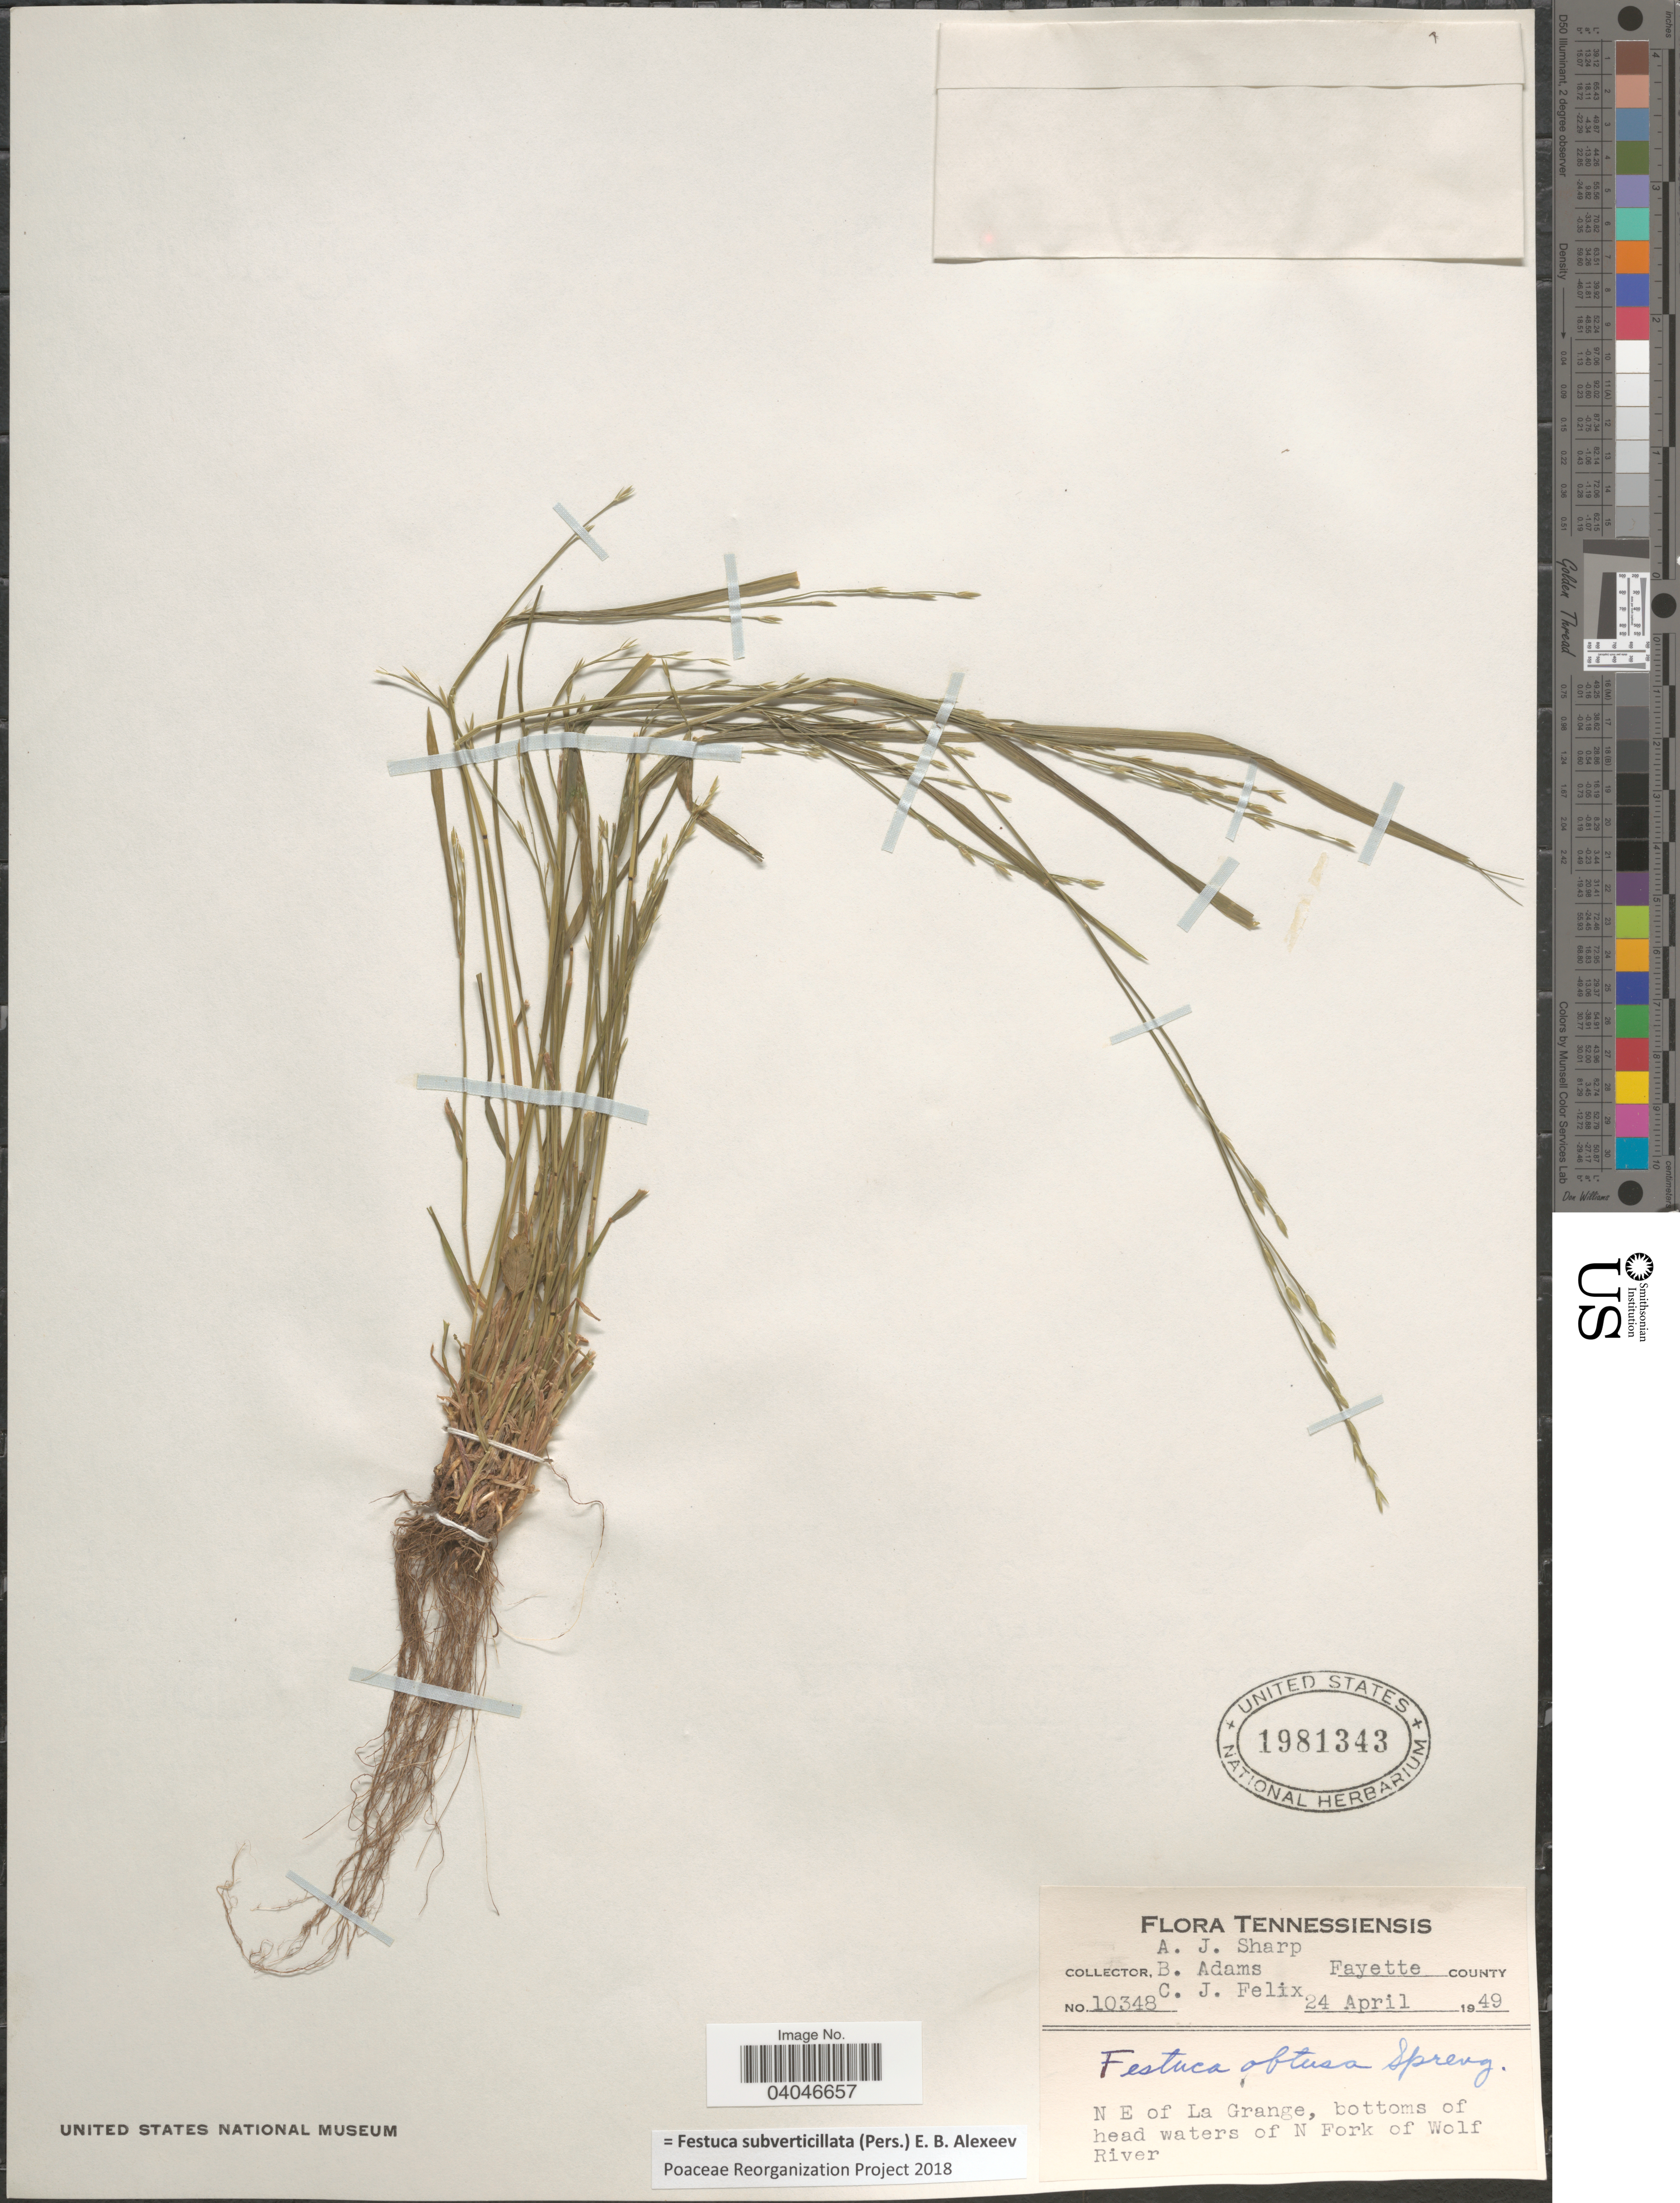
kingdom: Plantae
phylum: Tracheophyta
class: Liliopsida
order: Poales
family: Poaceae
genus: Festuca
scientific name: Festuca subverticillata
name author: (Pers.) E.B. Alexeev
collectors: A. J. Sharp, B. Adams & C. Felix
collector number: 10348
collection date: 1949-04-24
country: United States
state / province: Tennessee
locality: Fayette County. N E of La Grange, bottoms of head waters of N Fork of Wolf River.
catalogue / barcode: US 1981343